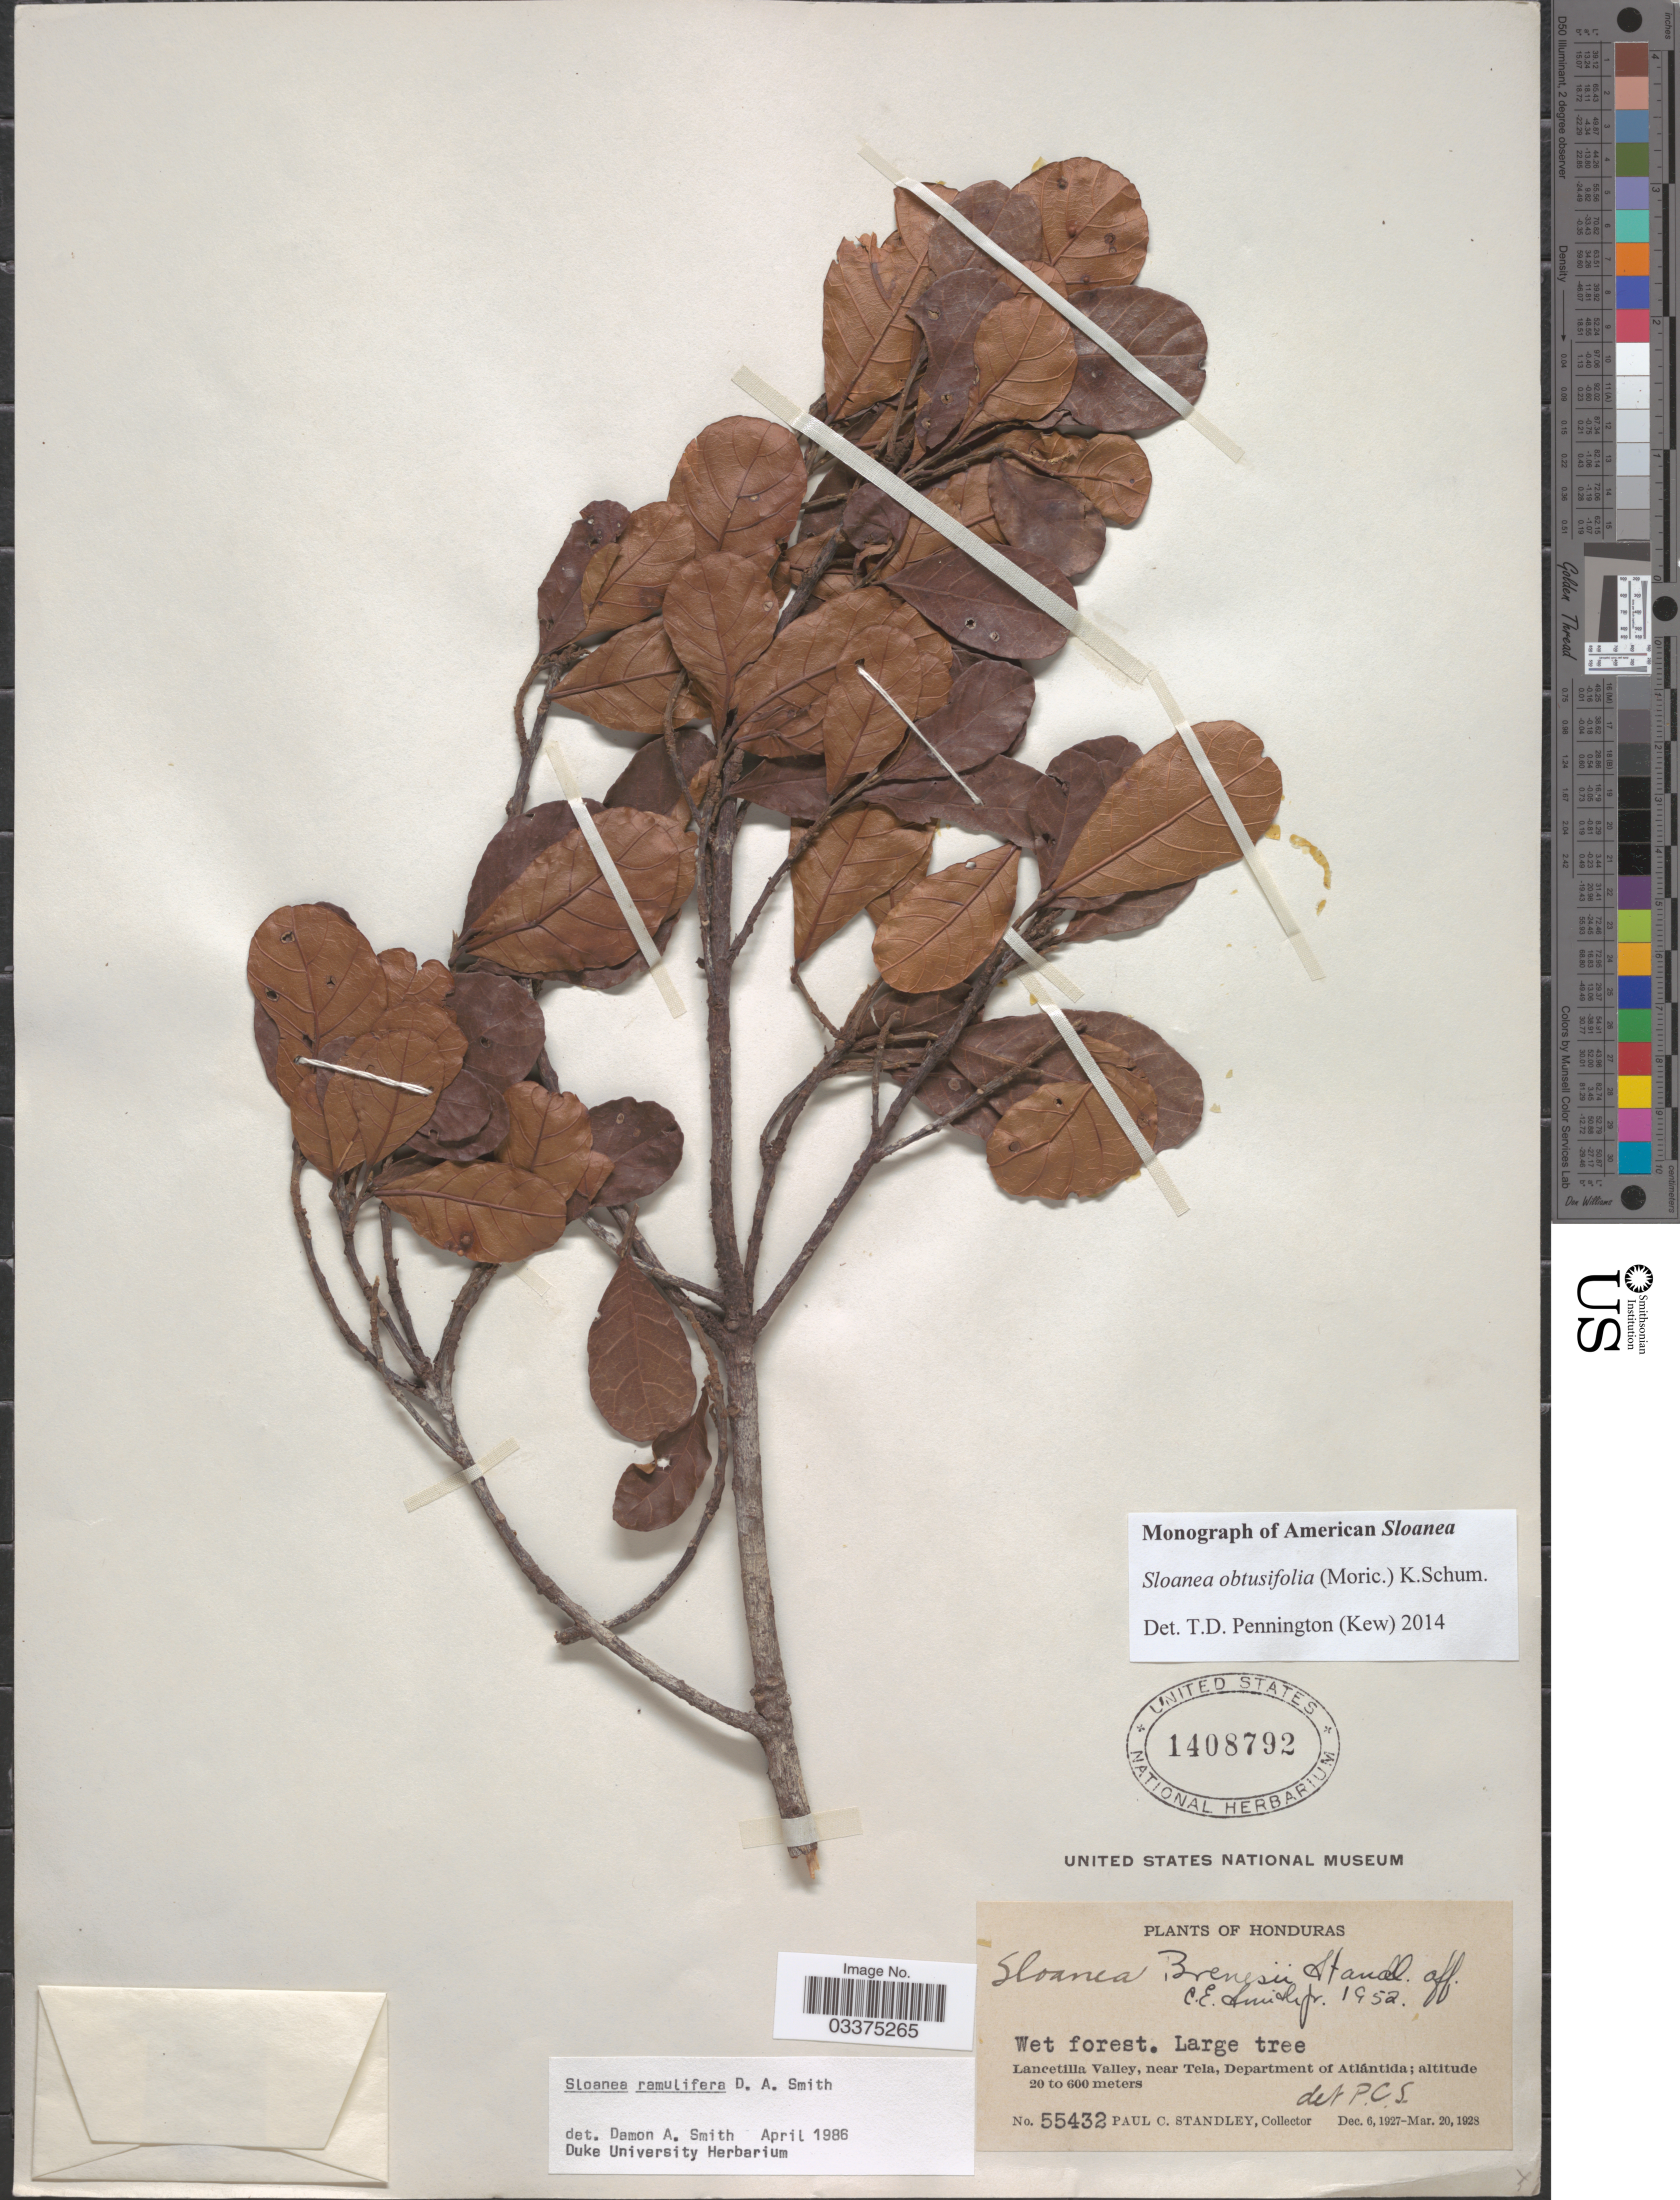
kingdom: Plantae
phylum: Tracheophyta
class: Magnoliopsida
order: Oxalidales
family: Elaeocarpaceae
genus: Sloanea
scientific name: Sloanea obtusifolia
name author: (Moric.) K. Schum.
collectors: P. C. Standley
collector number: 55432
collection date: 1927-12-06/1928-03-20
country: Honduras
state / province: Atlántida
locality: Lancetilla Valley, near Tela, Department of Atlántida.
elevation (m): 20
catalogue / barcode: US 1408792